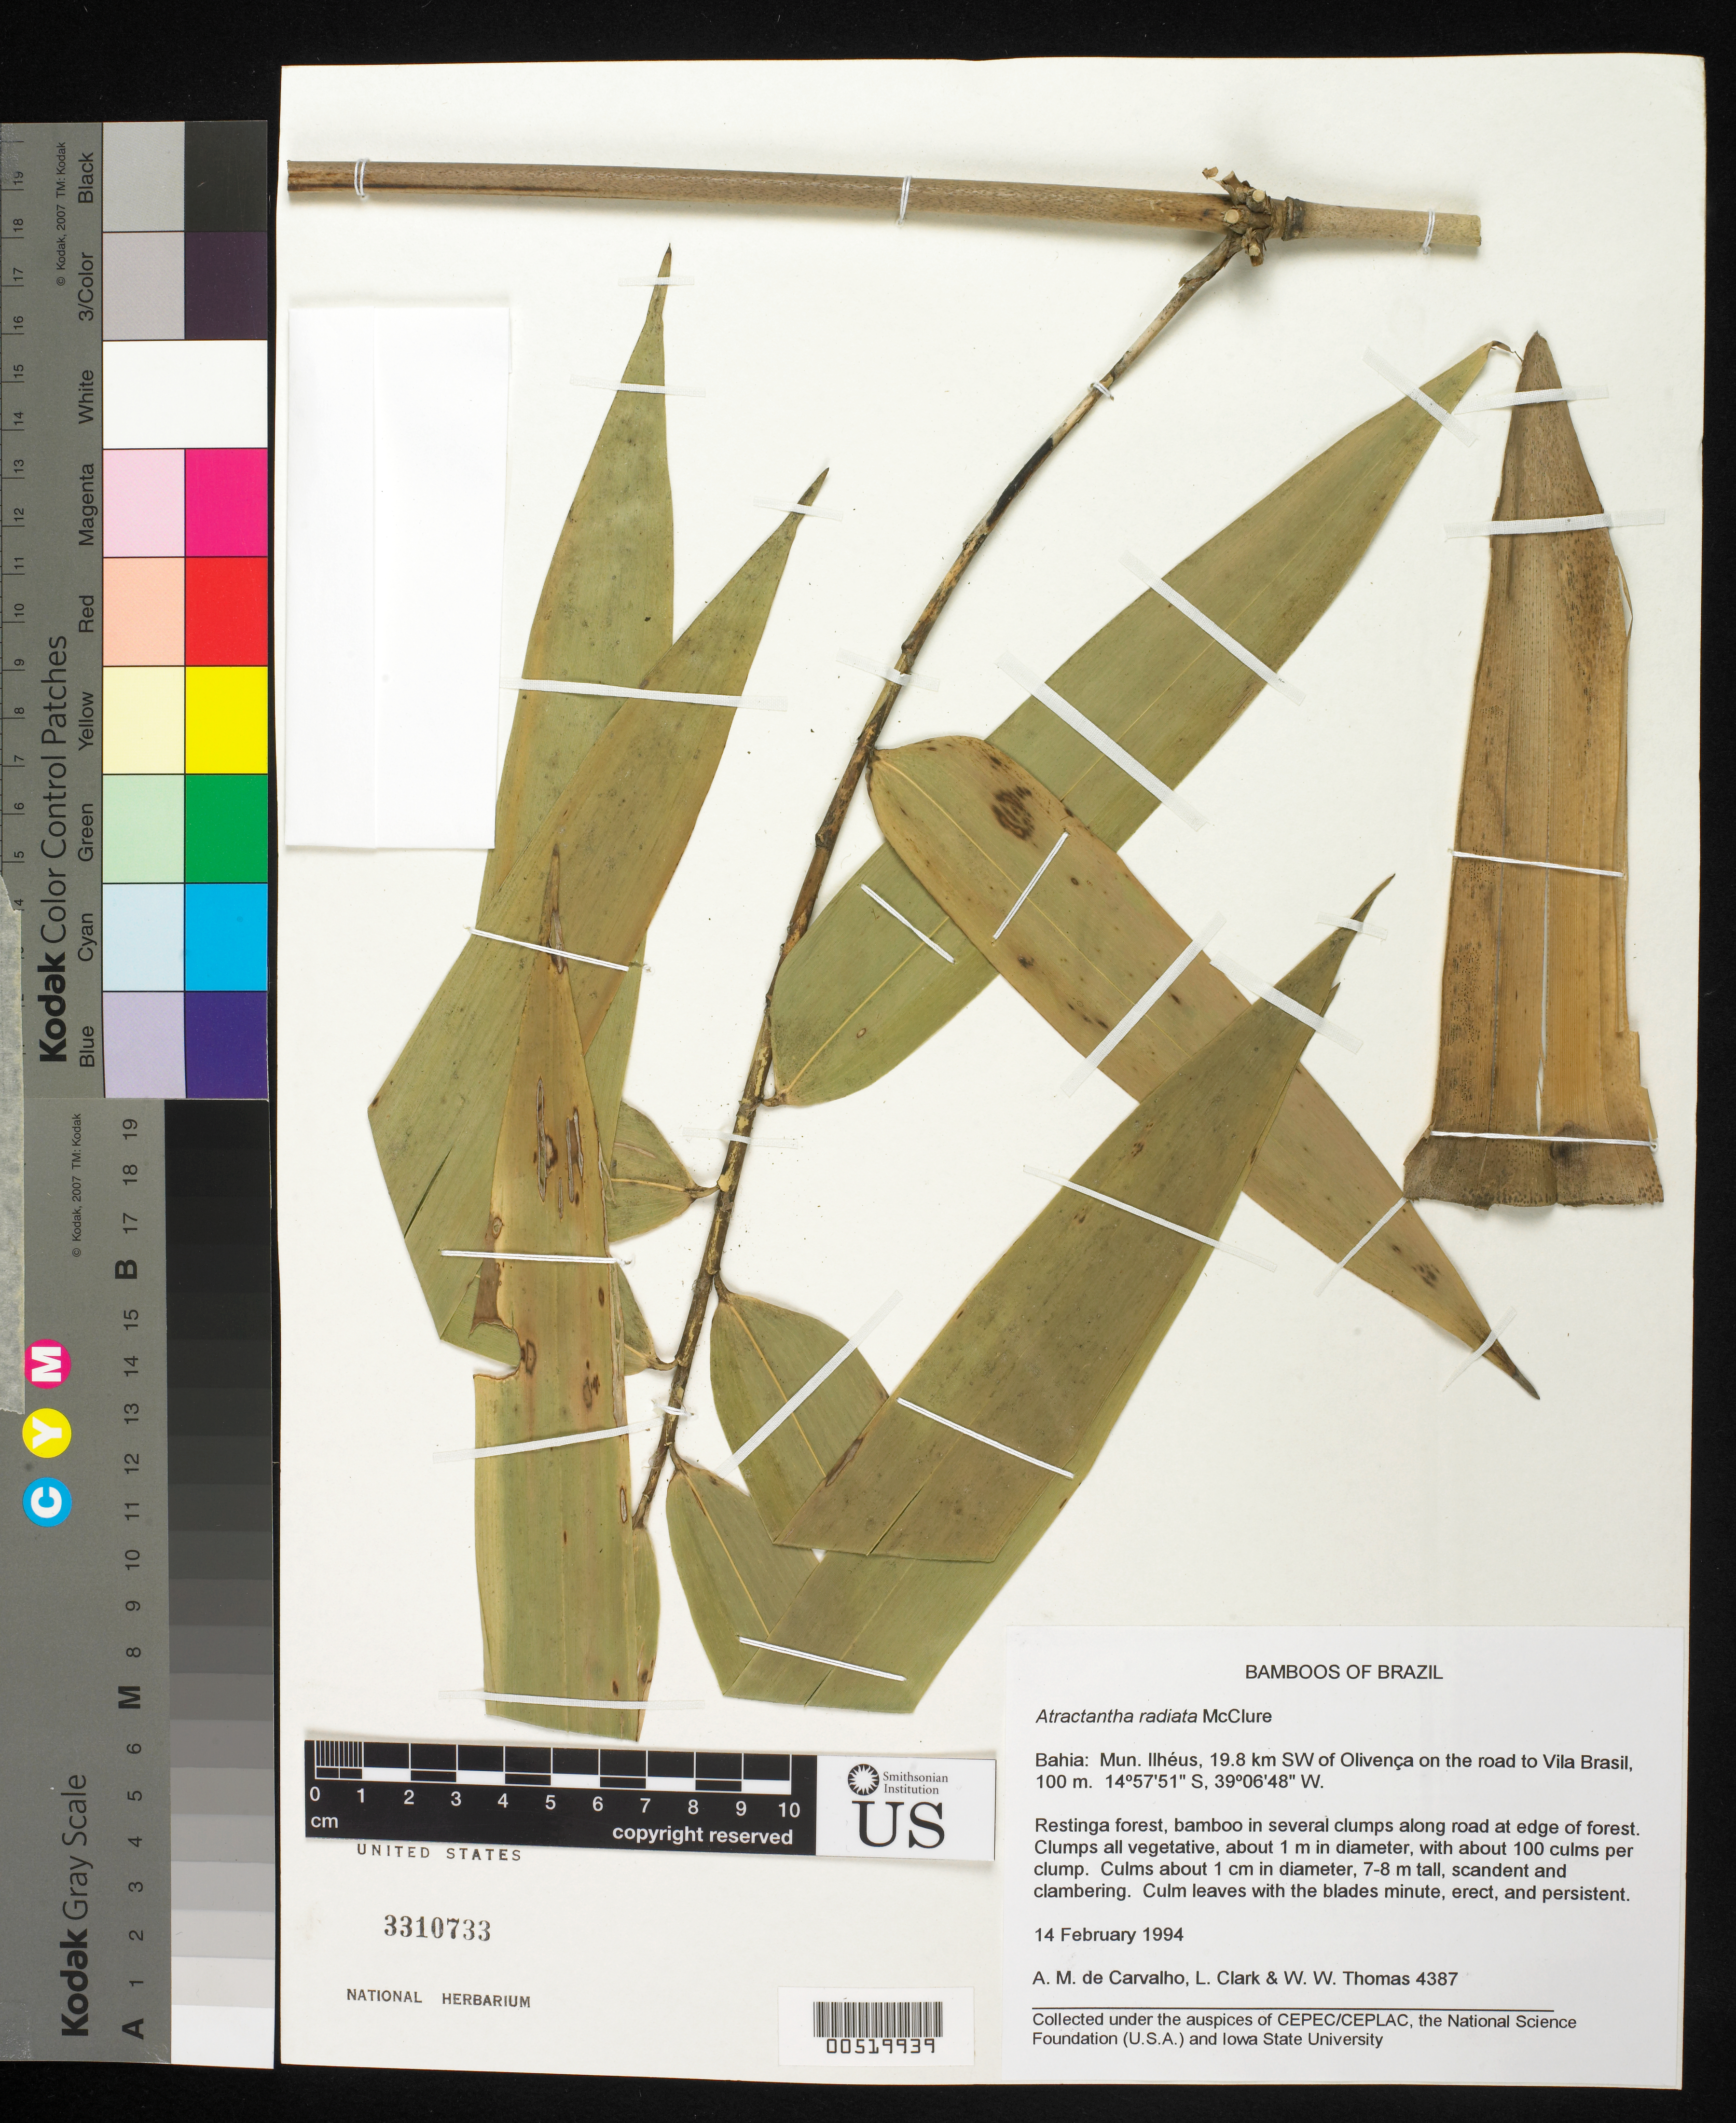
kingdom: Plantae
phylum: Tracheophyta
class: Liliopsida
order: Poales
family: Poaceae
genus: Atractantha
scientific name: Atractantha radiata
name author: McClure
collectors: A. M. Carvalho, L. G. Clark & W. W. Thomas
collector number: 4387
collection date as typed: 14 Feb 1994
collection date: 1994-02-14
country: Brazil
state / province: Bahia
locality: Llheus, sw of olivenca, road to vila brasil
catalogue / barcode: US 3310733